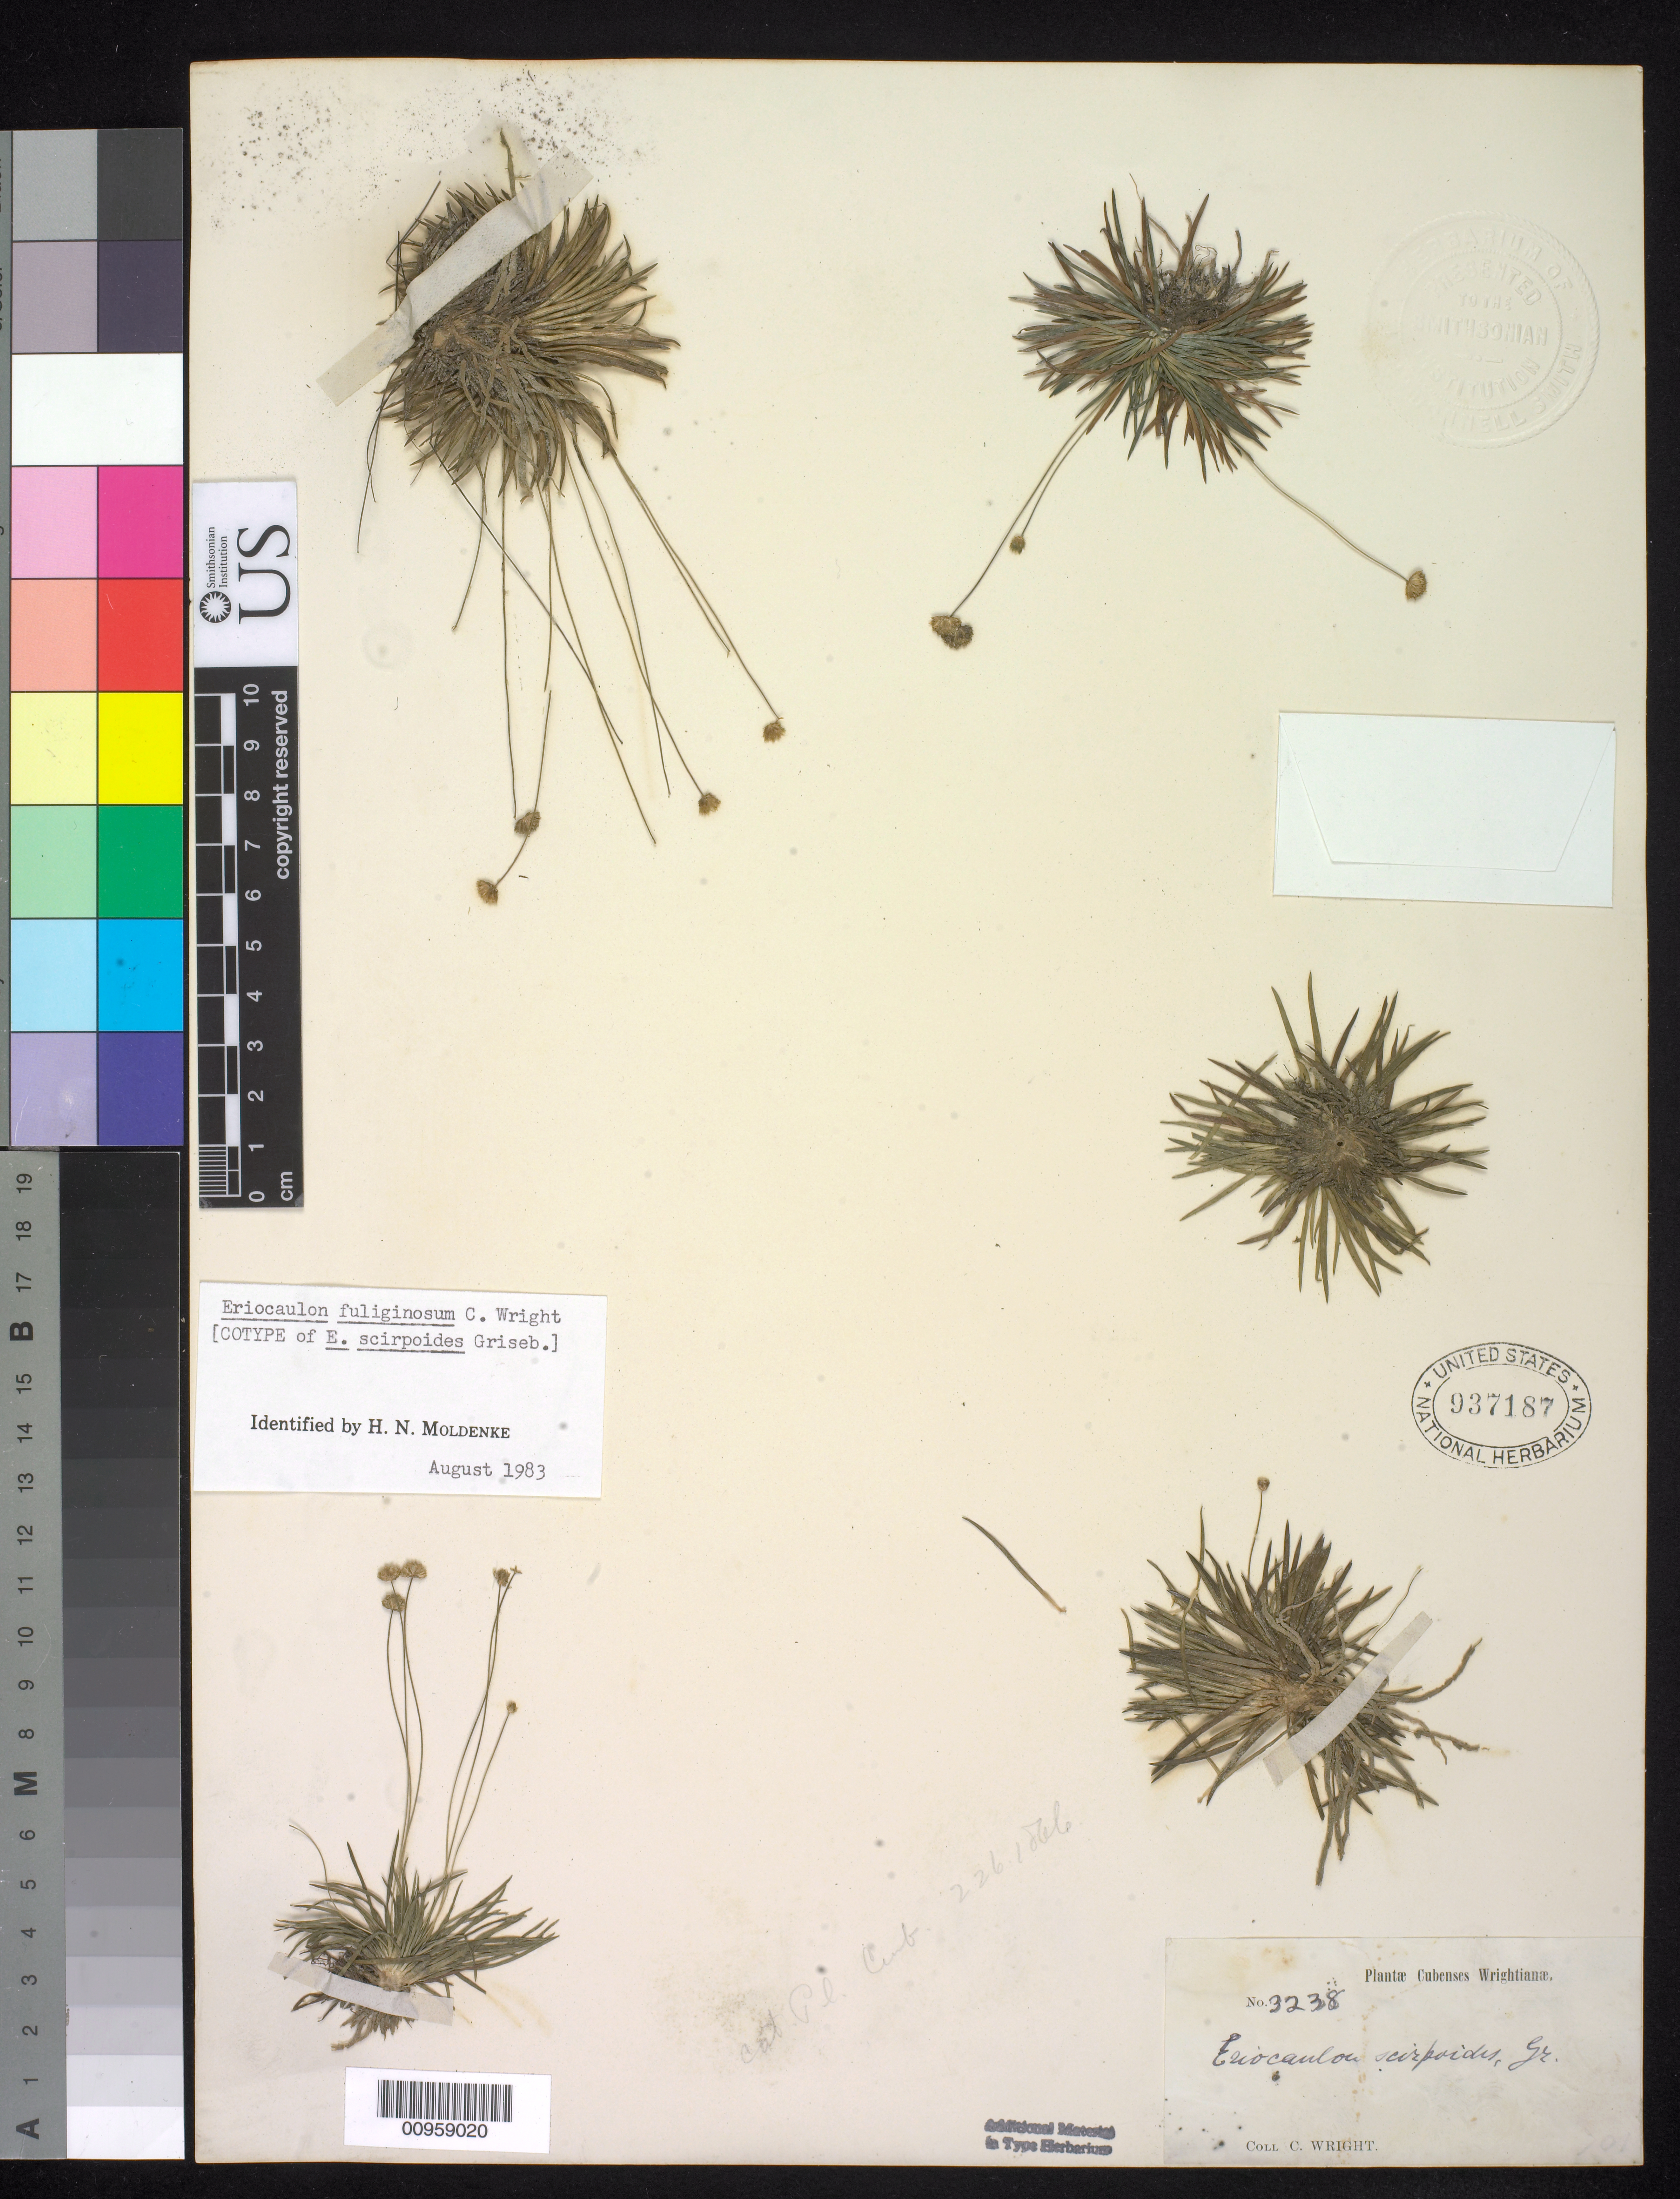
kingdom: Plantae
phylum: Tracheophyta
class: Liliopsida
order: Poales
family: Eriocaulaceae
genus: Eriocaulon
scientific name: Eriocaulon scirpoides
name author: Griseb.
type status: Isosyntype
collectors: C. Wright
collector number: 3238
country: Cuba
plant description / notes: Specimen ex John Donnell Smith Herbarium.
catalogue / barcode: US 937187